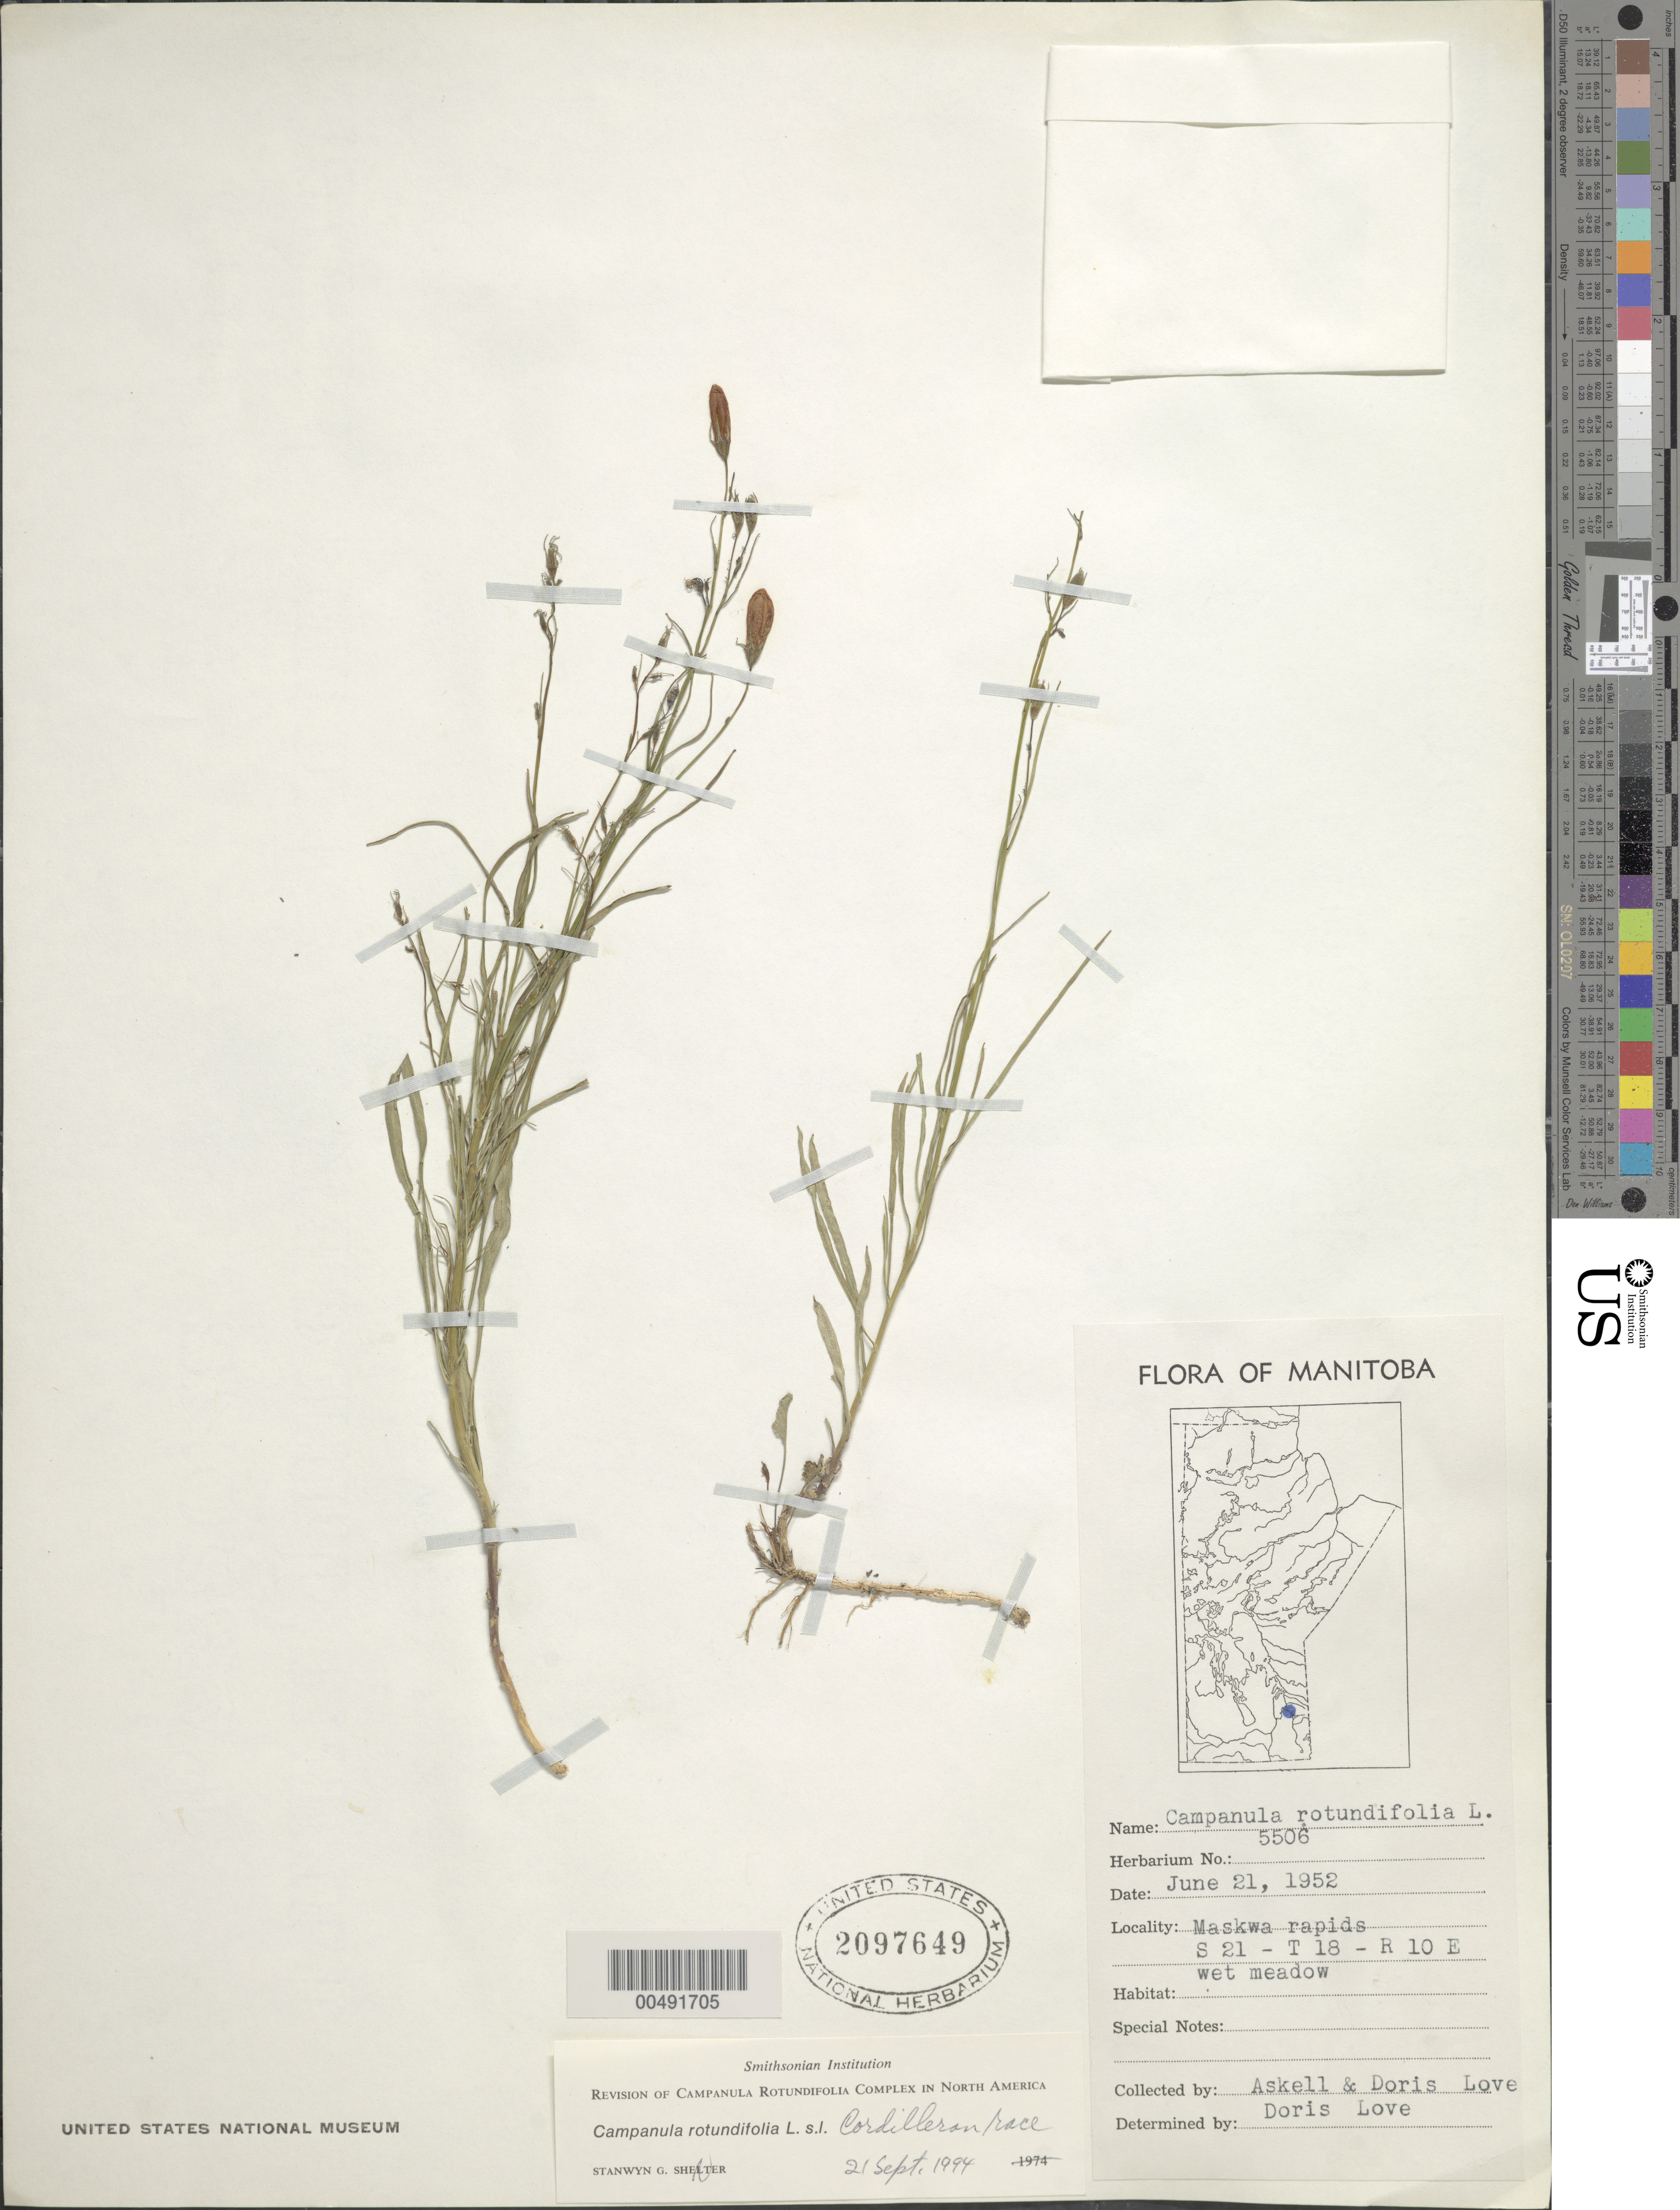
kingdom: Plantae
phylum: Tracheophyta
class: Magnoliopsida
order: Asterales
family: Campanulaceae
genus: Campanula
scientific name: Campanula rotundifolia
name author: L.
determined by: Löve, Doris B. M.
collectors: Á. Löve & D. Löve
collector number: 5506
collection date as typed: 21 Jun 1952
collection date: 1952-06-21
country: Canada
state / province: Manitoba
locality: Maskwa rapids; S21-T18-R10E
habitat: wet meadow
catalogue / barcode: US 2097649